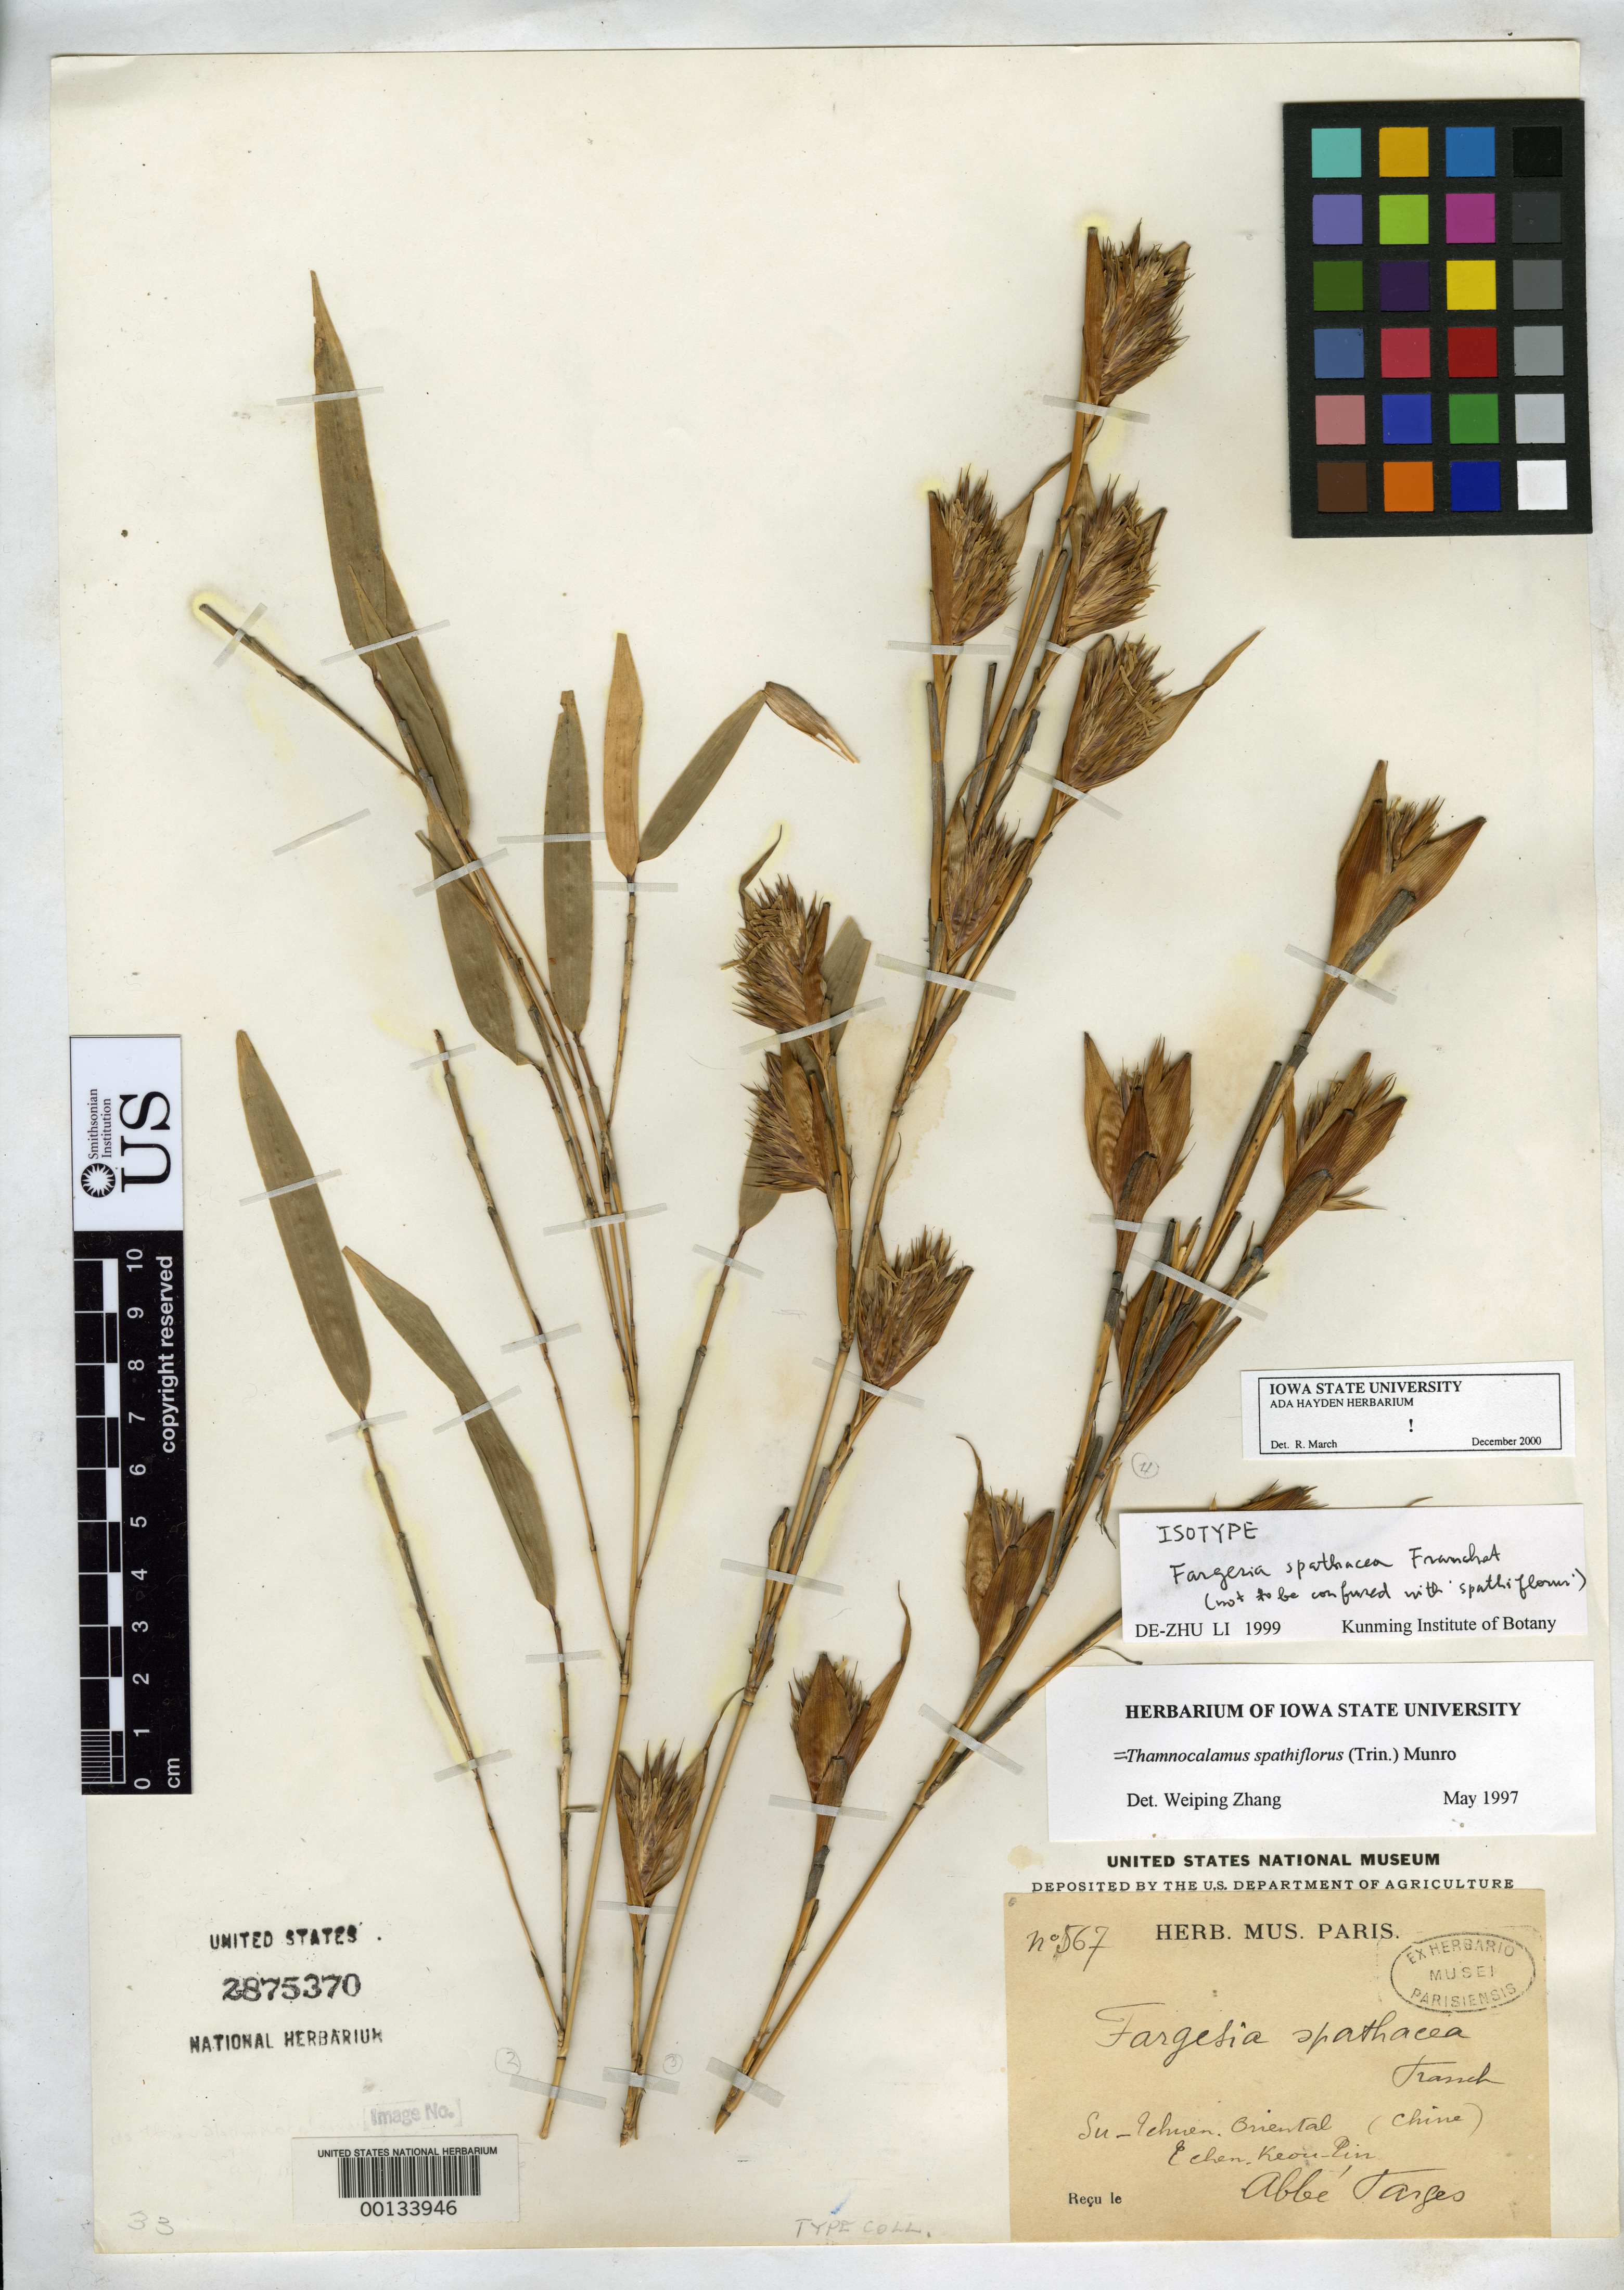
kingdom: Plantae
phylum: Tracheophyta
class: Liliopsida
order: Poales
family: Poaceae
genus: Fargesia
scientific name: Fargesia spathacea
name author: Franch.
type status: Type Collection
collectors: P. G. Farges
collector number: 567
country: China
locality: Sutchuen Oriental-district de Tchen-keou-tin.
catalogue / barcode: US 2875370